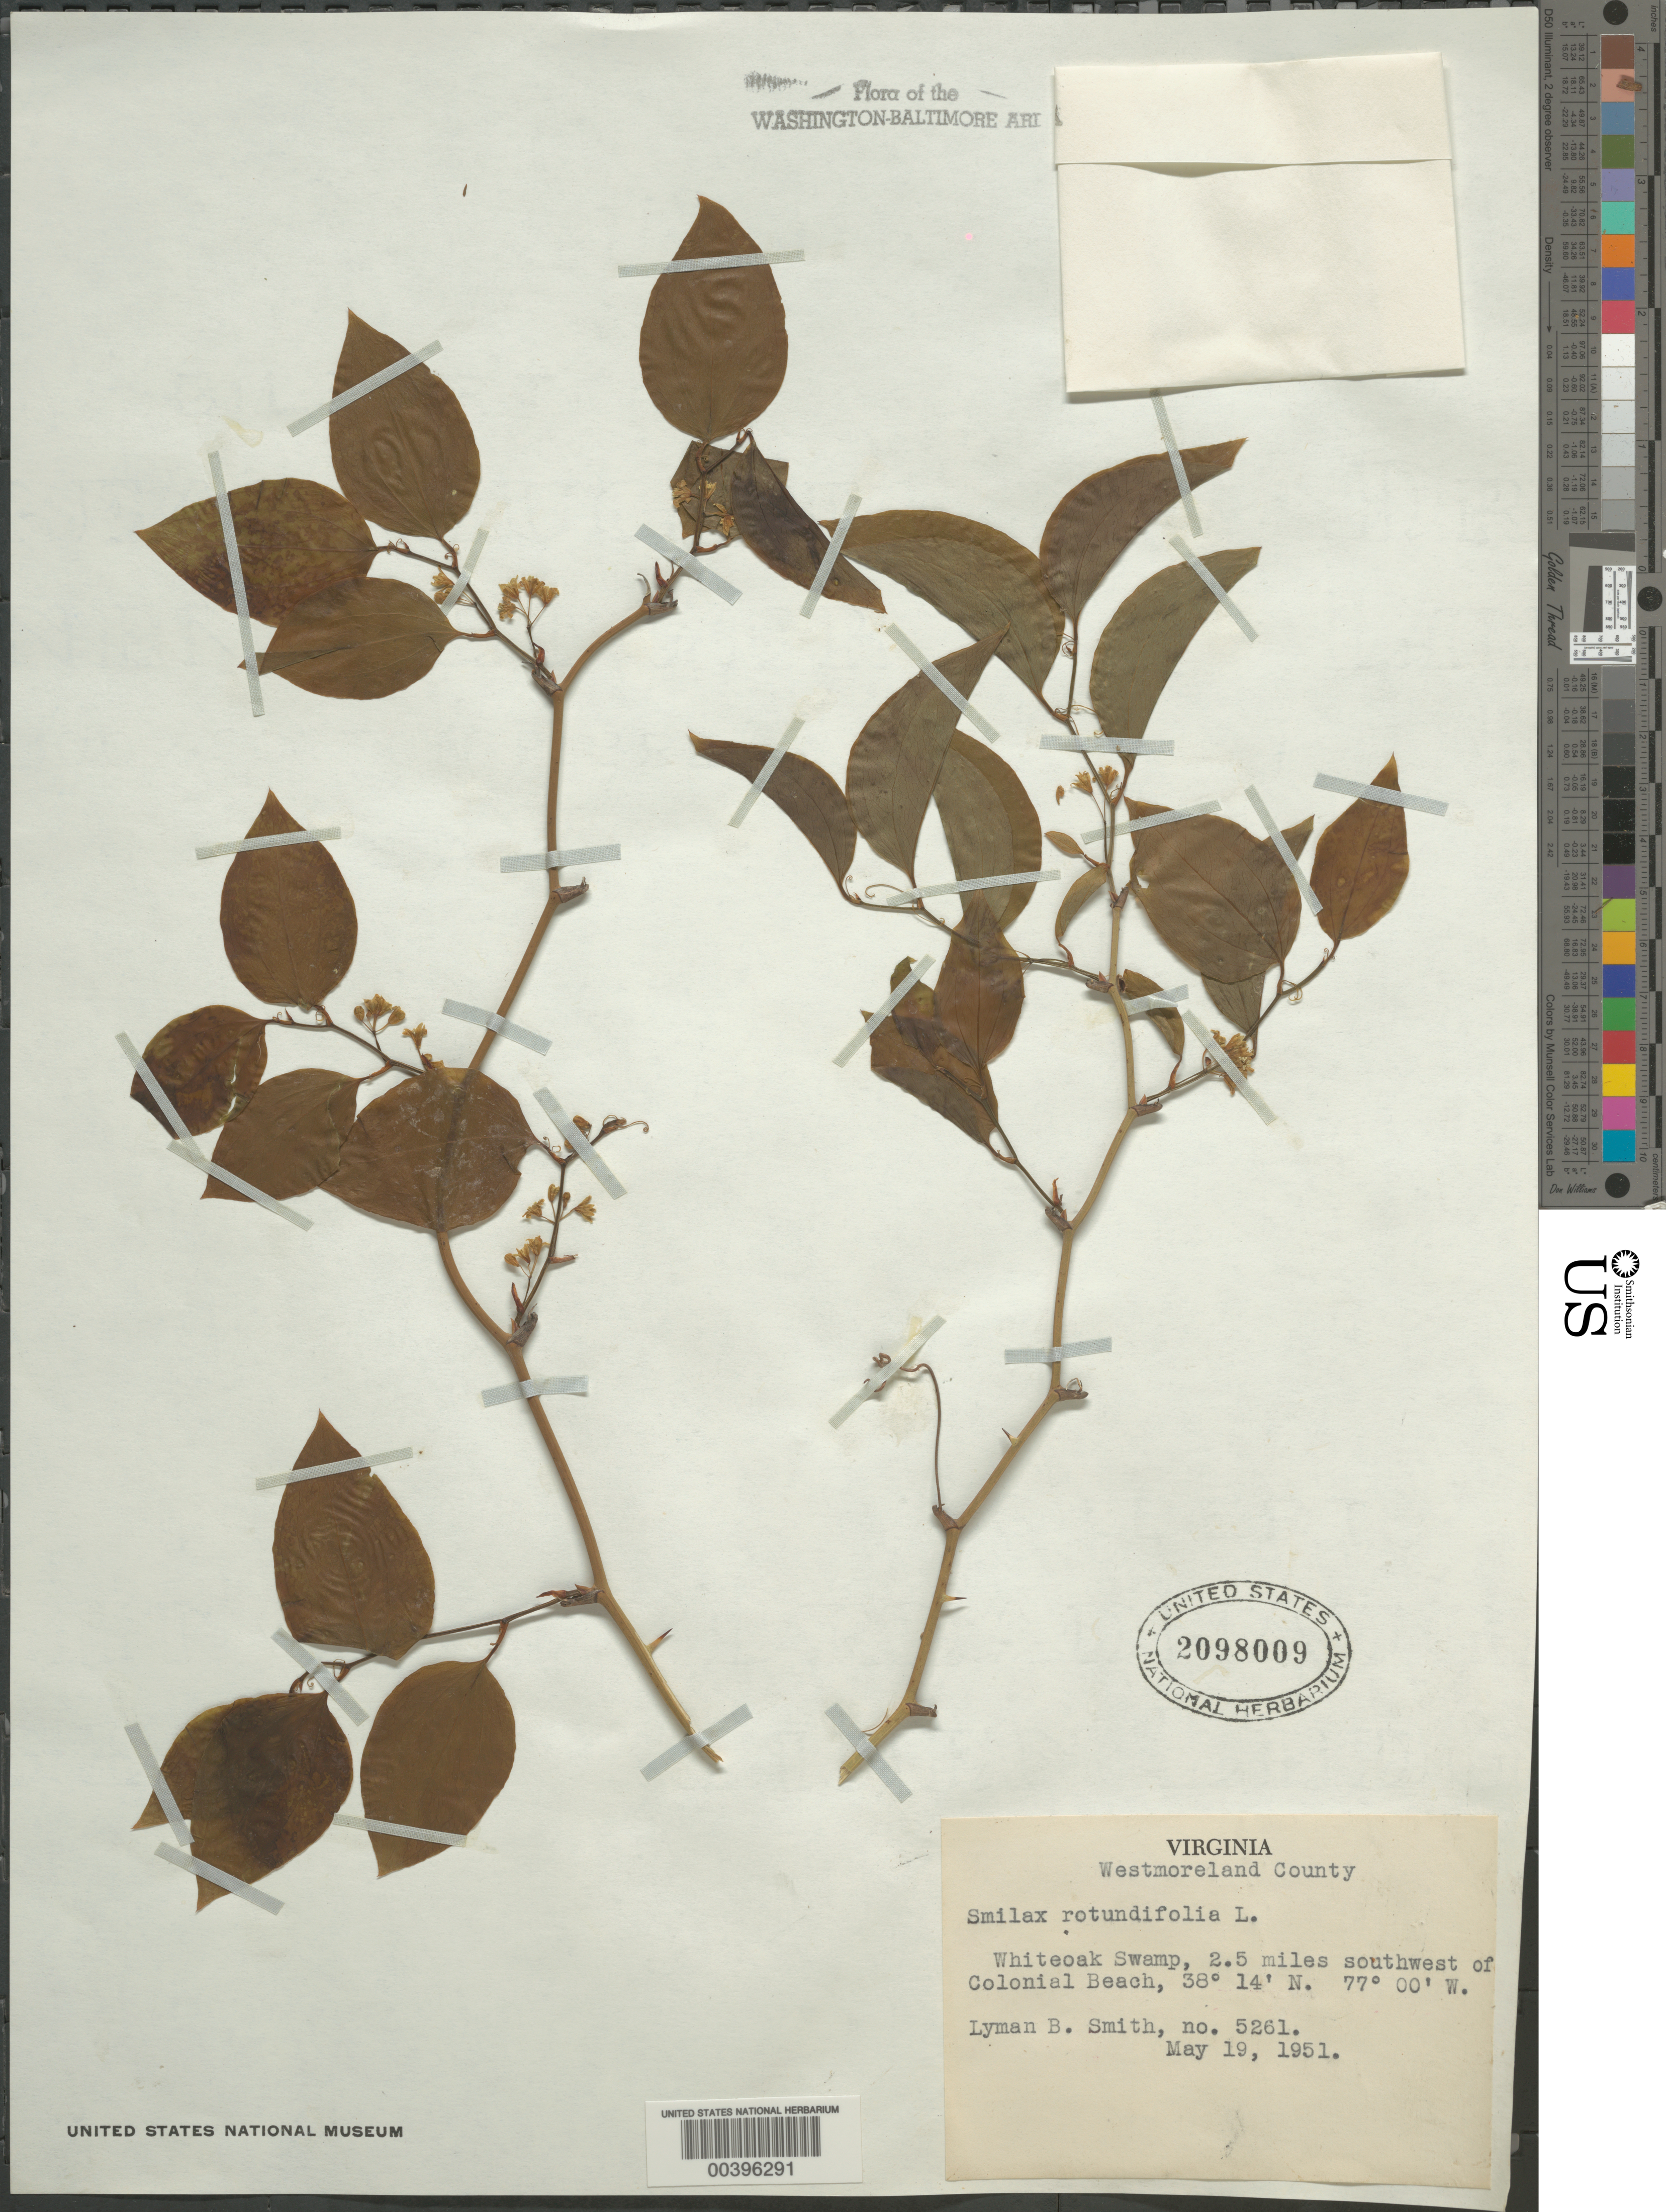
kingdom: Plantae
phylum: Tracheophyta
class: Liliopsida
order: Liliales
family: Smilacaceae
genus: Smilax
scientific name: Smilax rotundifolia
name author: L.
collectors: L. Smith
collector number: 5261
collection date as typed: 19 May 1951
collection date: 1951-05-19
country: United States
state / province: Virginia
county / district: Westmoreland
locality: Southwest of Colonial Beach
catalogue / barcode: US 2098009